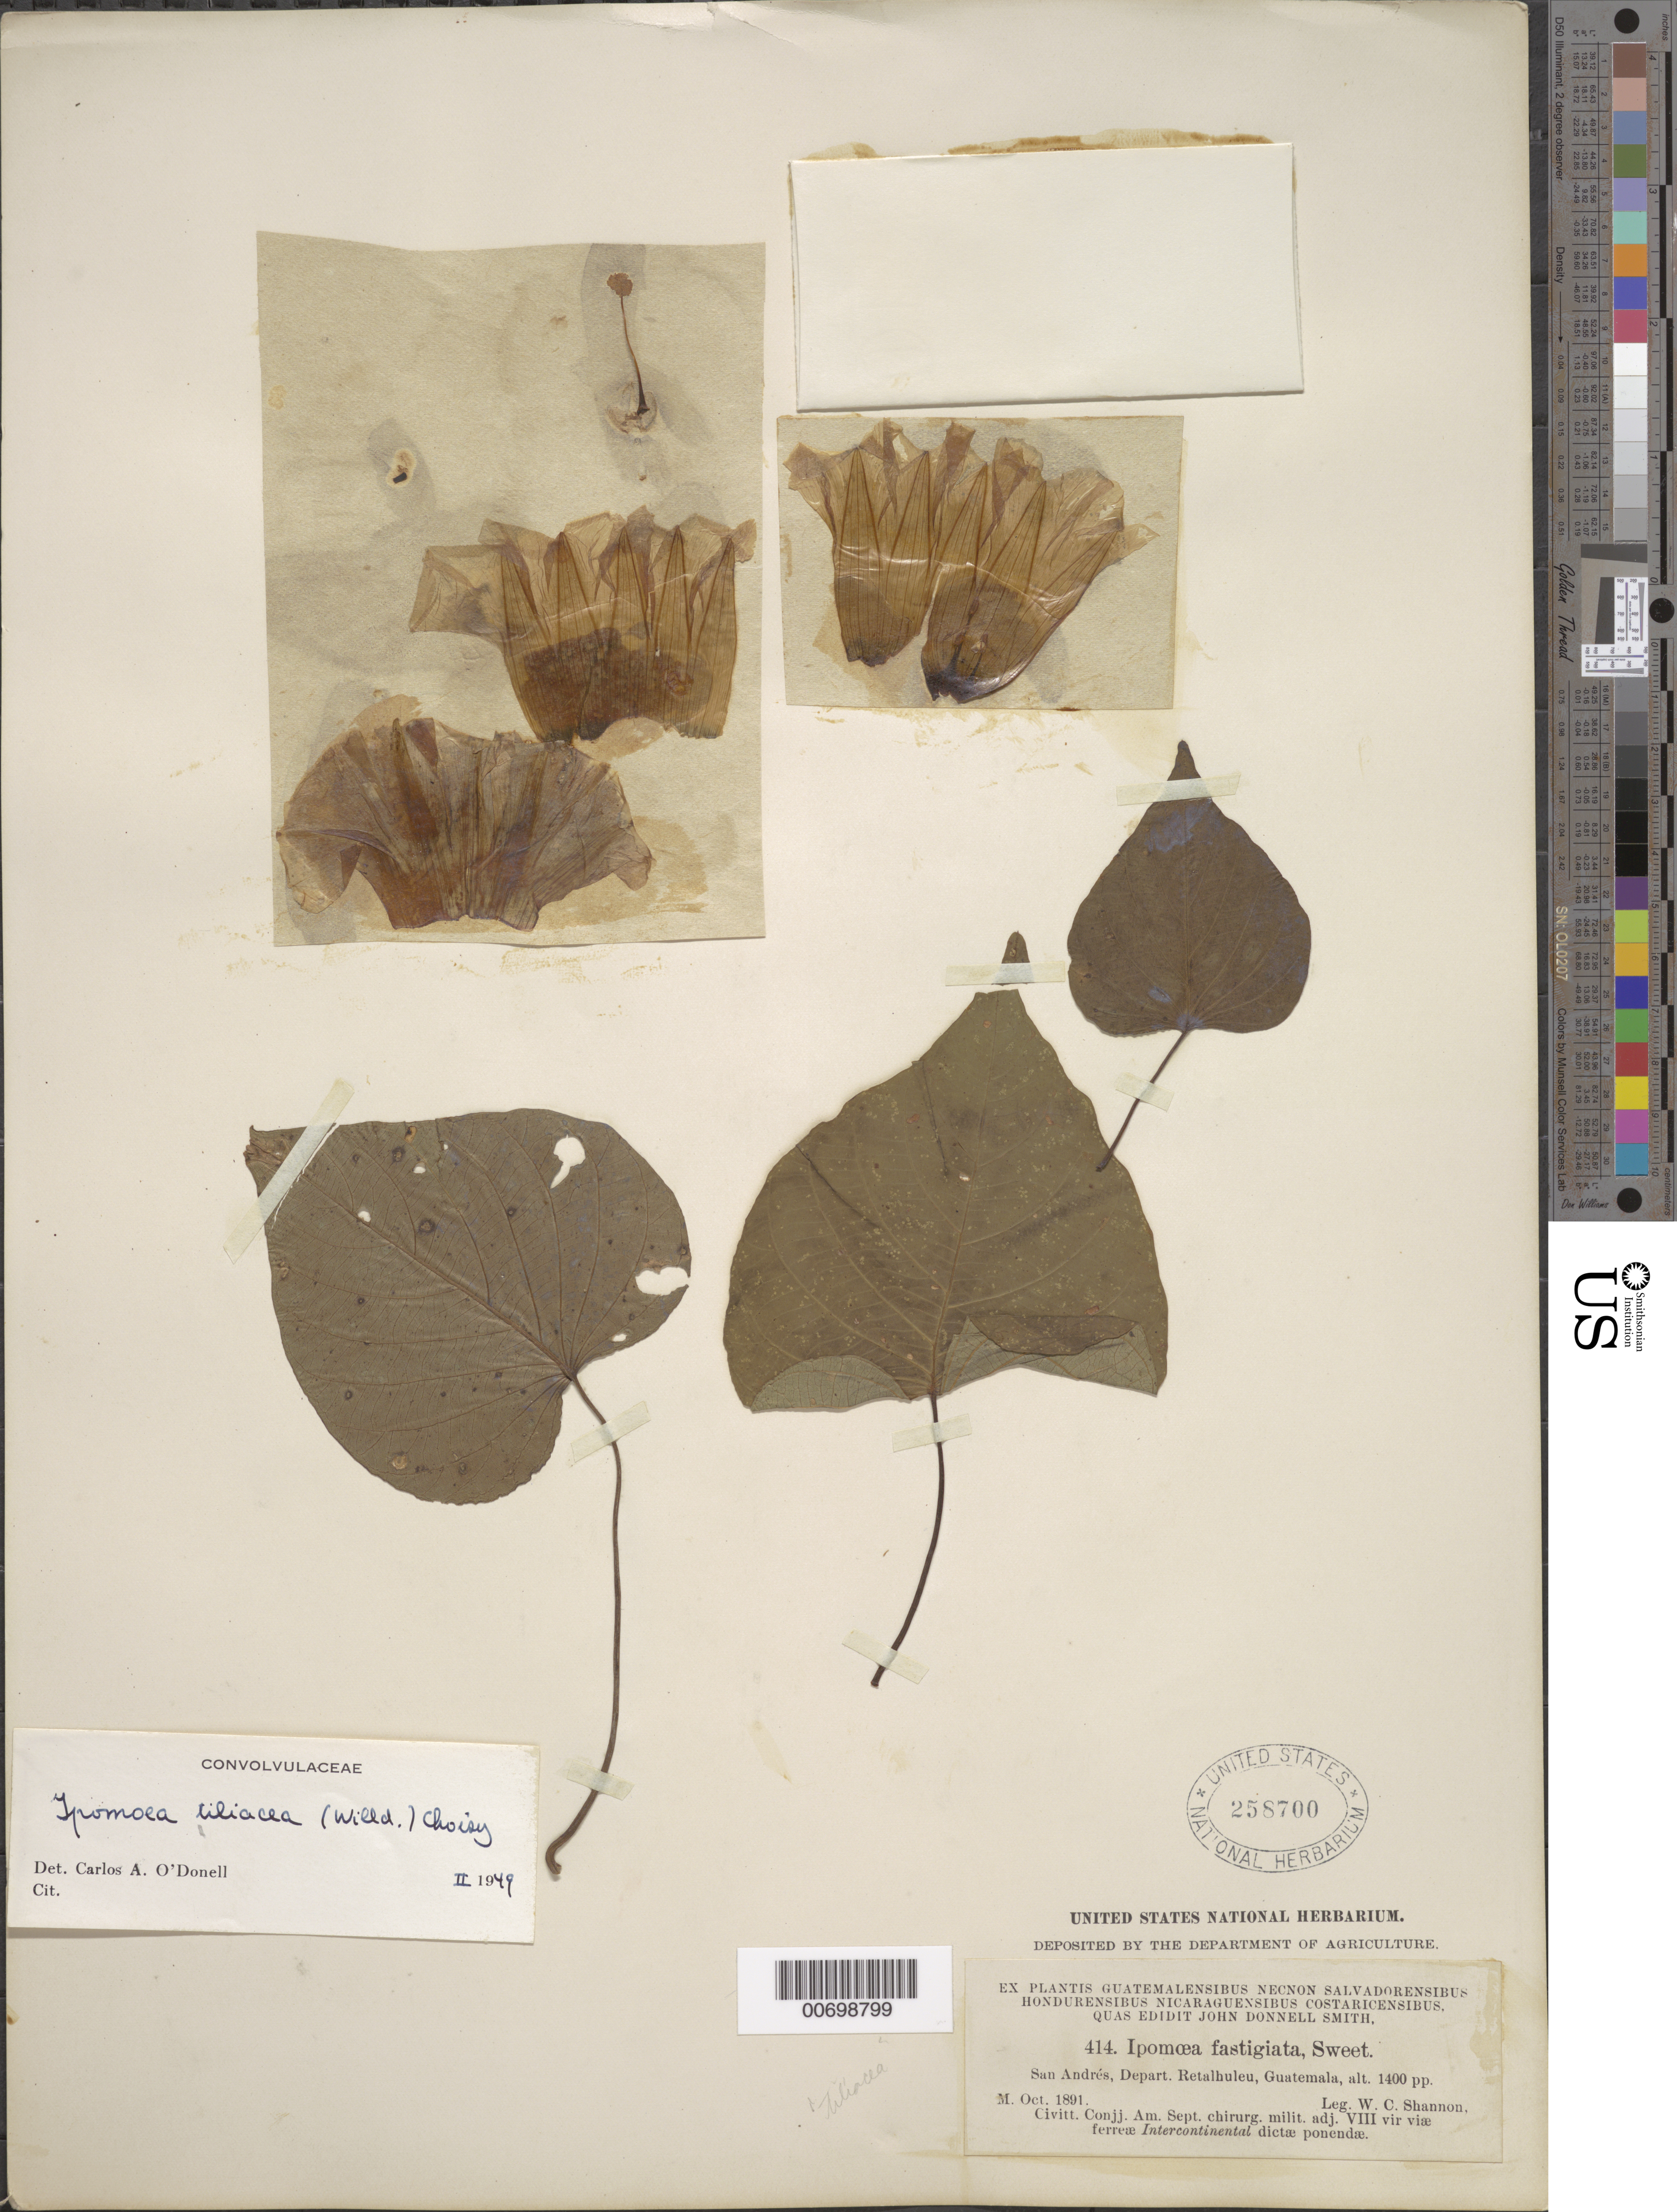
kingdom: Plantae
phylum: Tracheophyta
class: Magnoliopsida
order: Solanales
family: Convolvulaceae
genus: Ipomoea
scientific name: Ipomoea tiliacea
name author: (Willd.) Choisy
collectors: W. C. Shannon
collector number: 414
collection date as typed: Oct 1891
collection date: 1891-10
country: Guatemala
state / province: Retalhuleu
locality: San Andres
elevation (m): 427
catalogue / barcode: US 258700